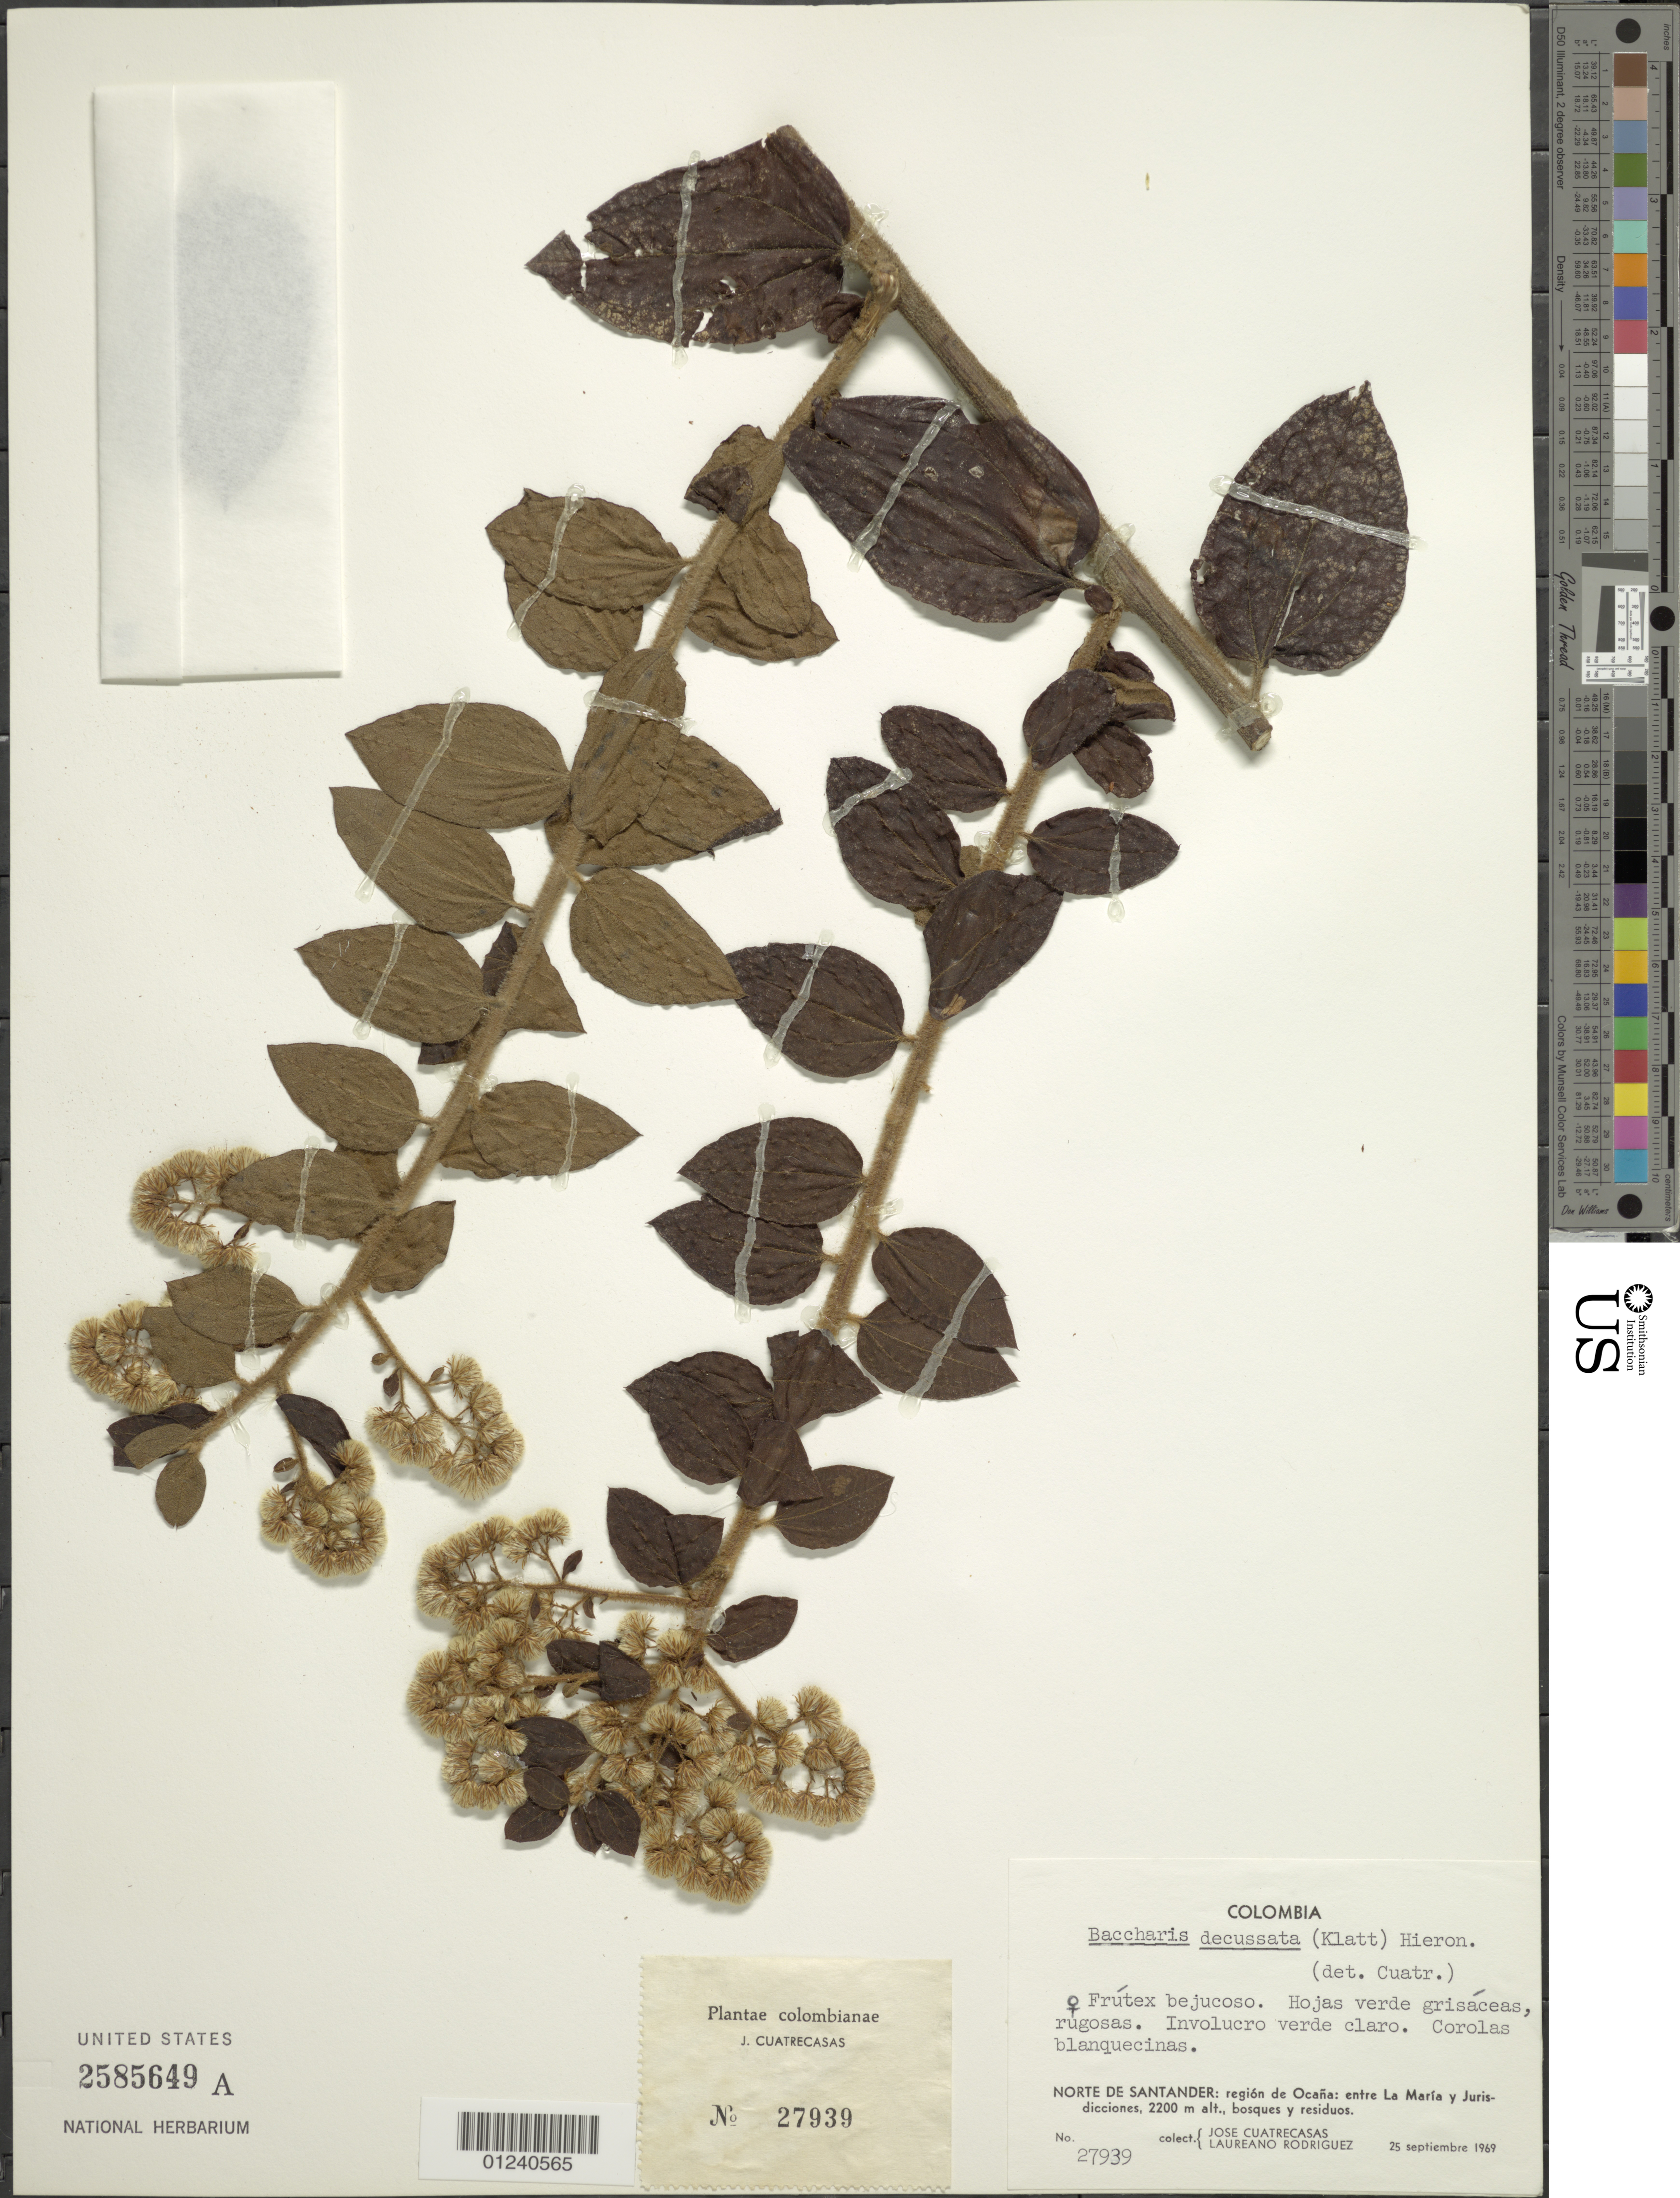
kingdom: Plantae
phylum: Tracheophyta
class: Magnoliopsida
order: Asterales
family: Asteraceae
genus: Baccharis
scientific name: Baccharis decussata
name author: (Klatt) Hieron.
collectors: J. Cuatrecasas & L. Rodriguez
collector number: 27939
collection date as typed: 25 Sep 1969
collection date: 1969-09-25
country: Colombia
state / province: Norte de Santander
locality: Región de Ocaña, entre la Maria y Jurisdicciones,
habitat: bosques y residuos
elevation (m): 2200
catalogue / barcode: US 2585649A